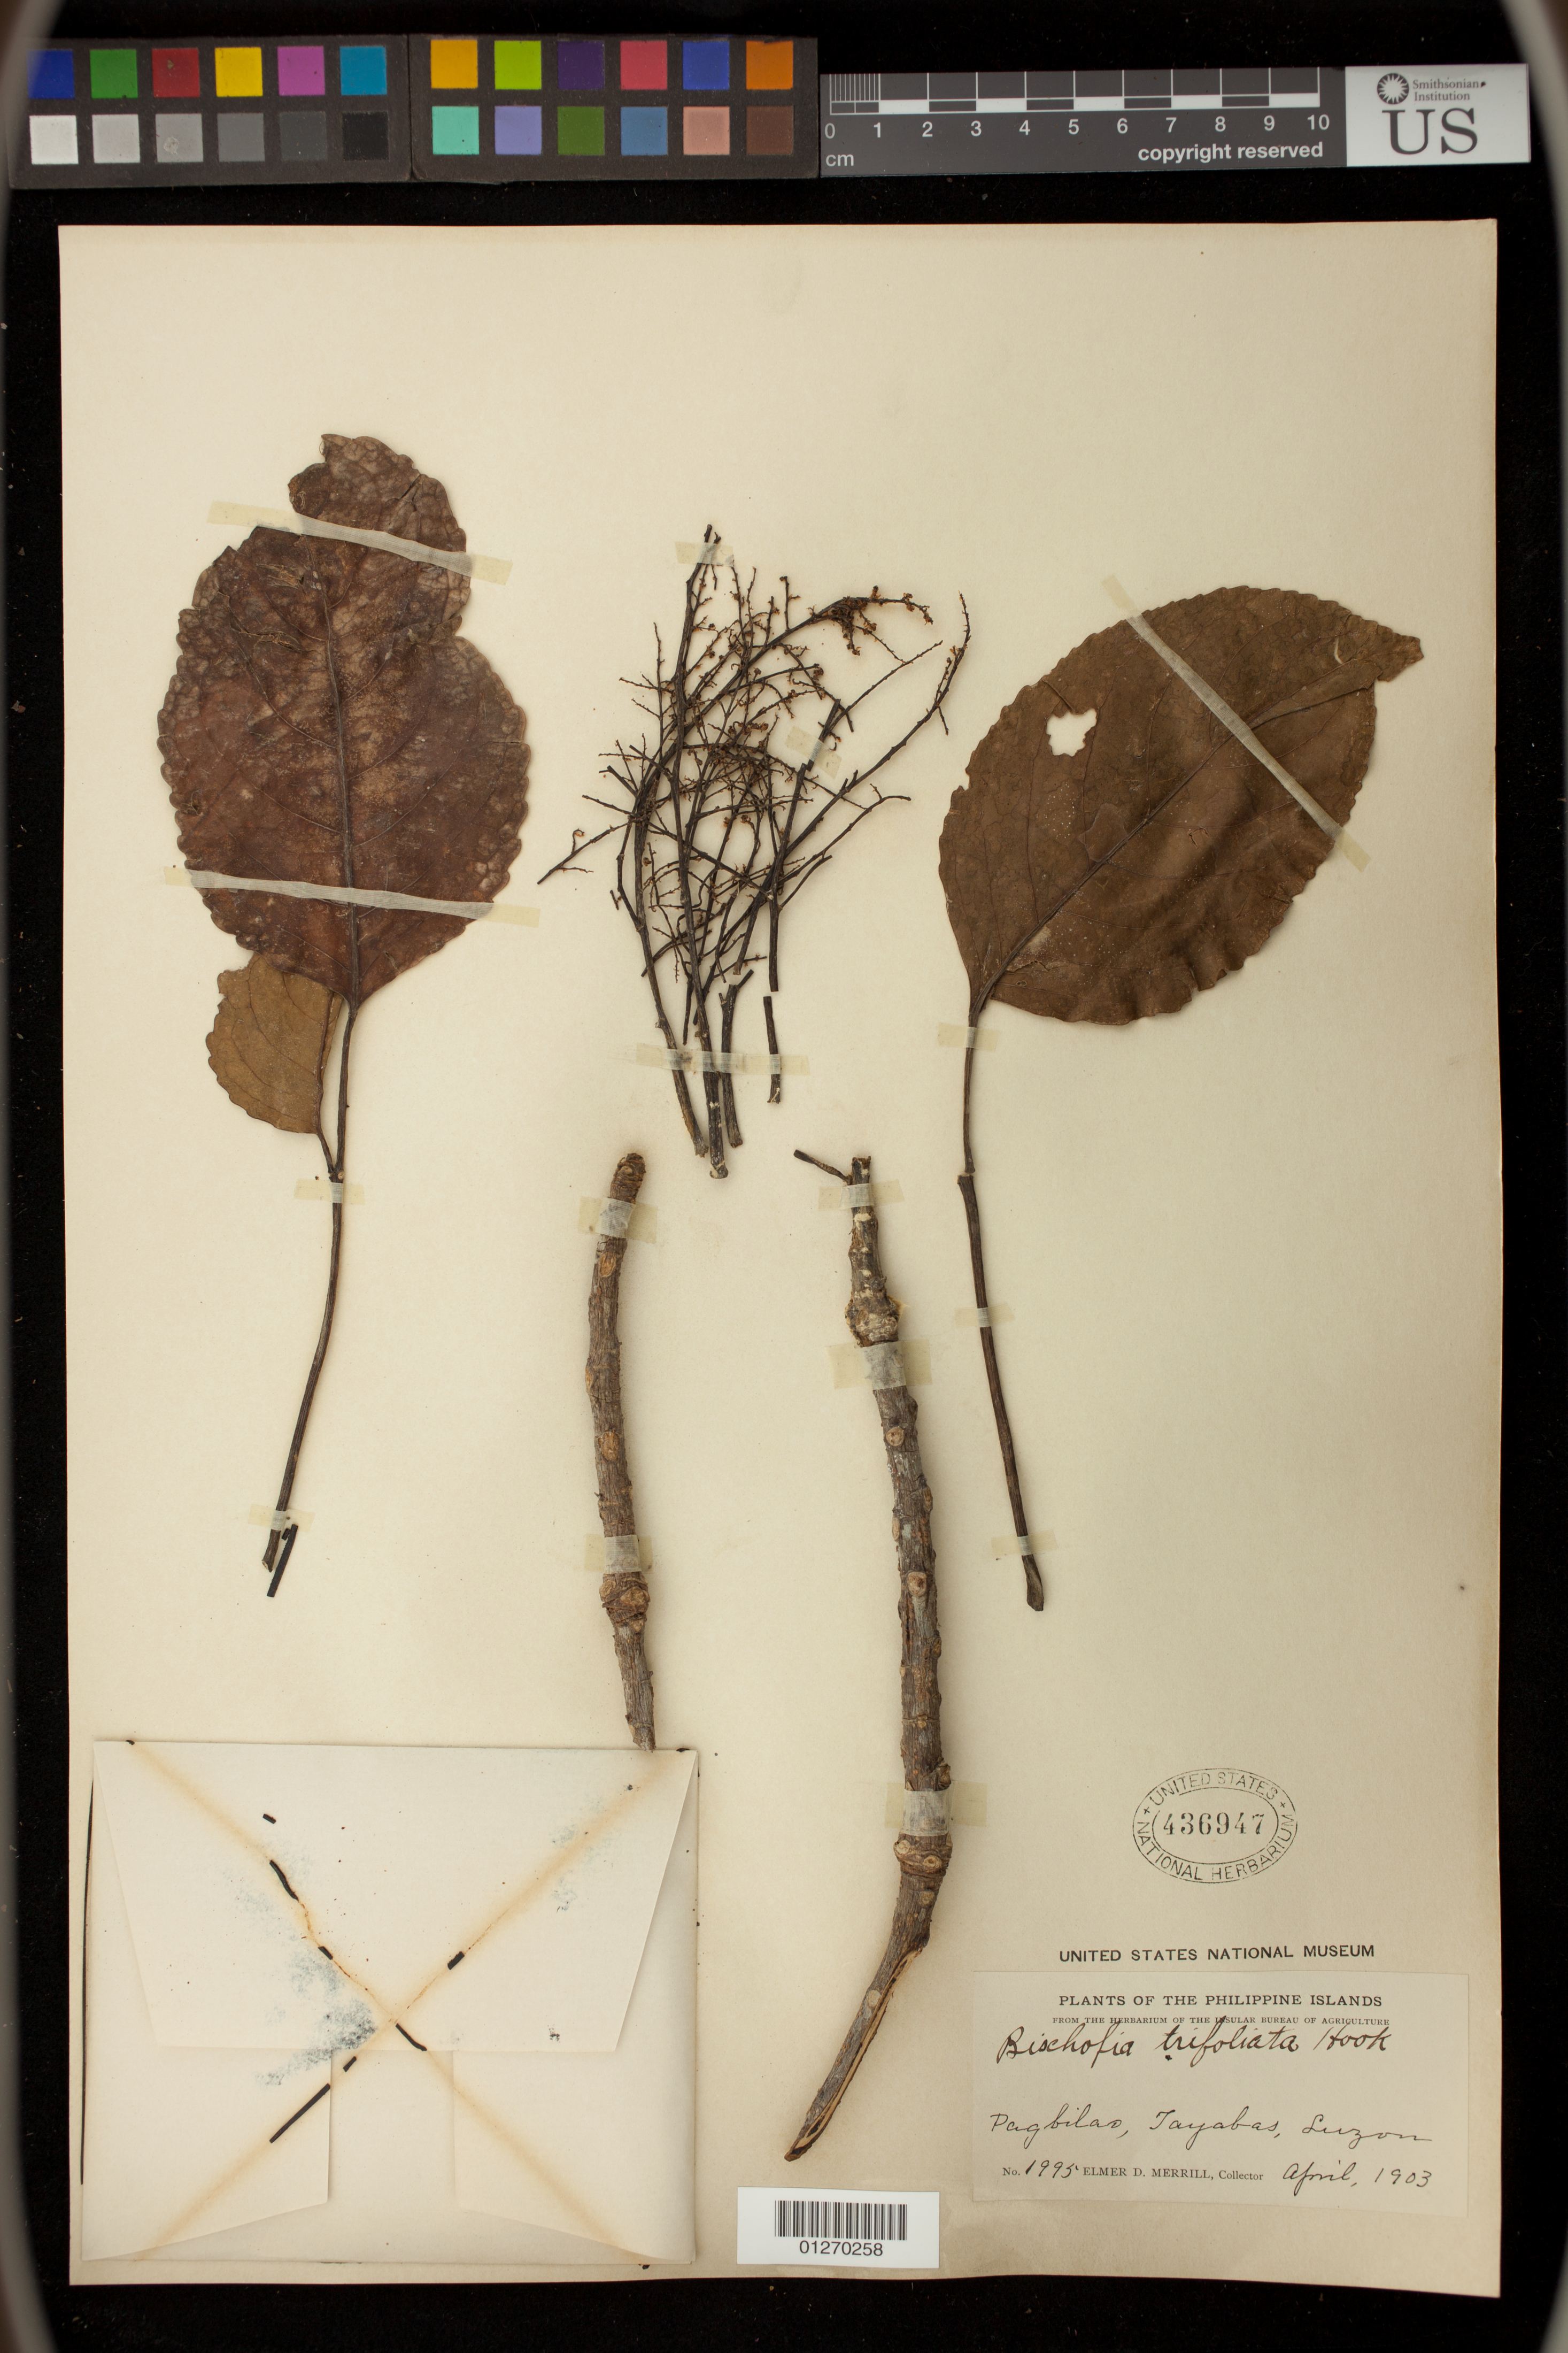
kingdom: Plantae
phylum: Tracheophyta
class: Magnoliopsida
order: Malpighiales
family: Phyllanthaceae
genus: Bischofia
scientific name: Bischofia javanica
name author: Blume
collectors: E. D. Merrill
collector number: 1995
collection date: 1903-04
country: Philippines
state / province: Calabarzon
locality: Pagbilao, Tayabas, Luzon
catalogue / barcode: US 436947